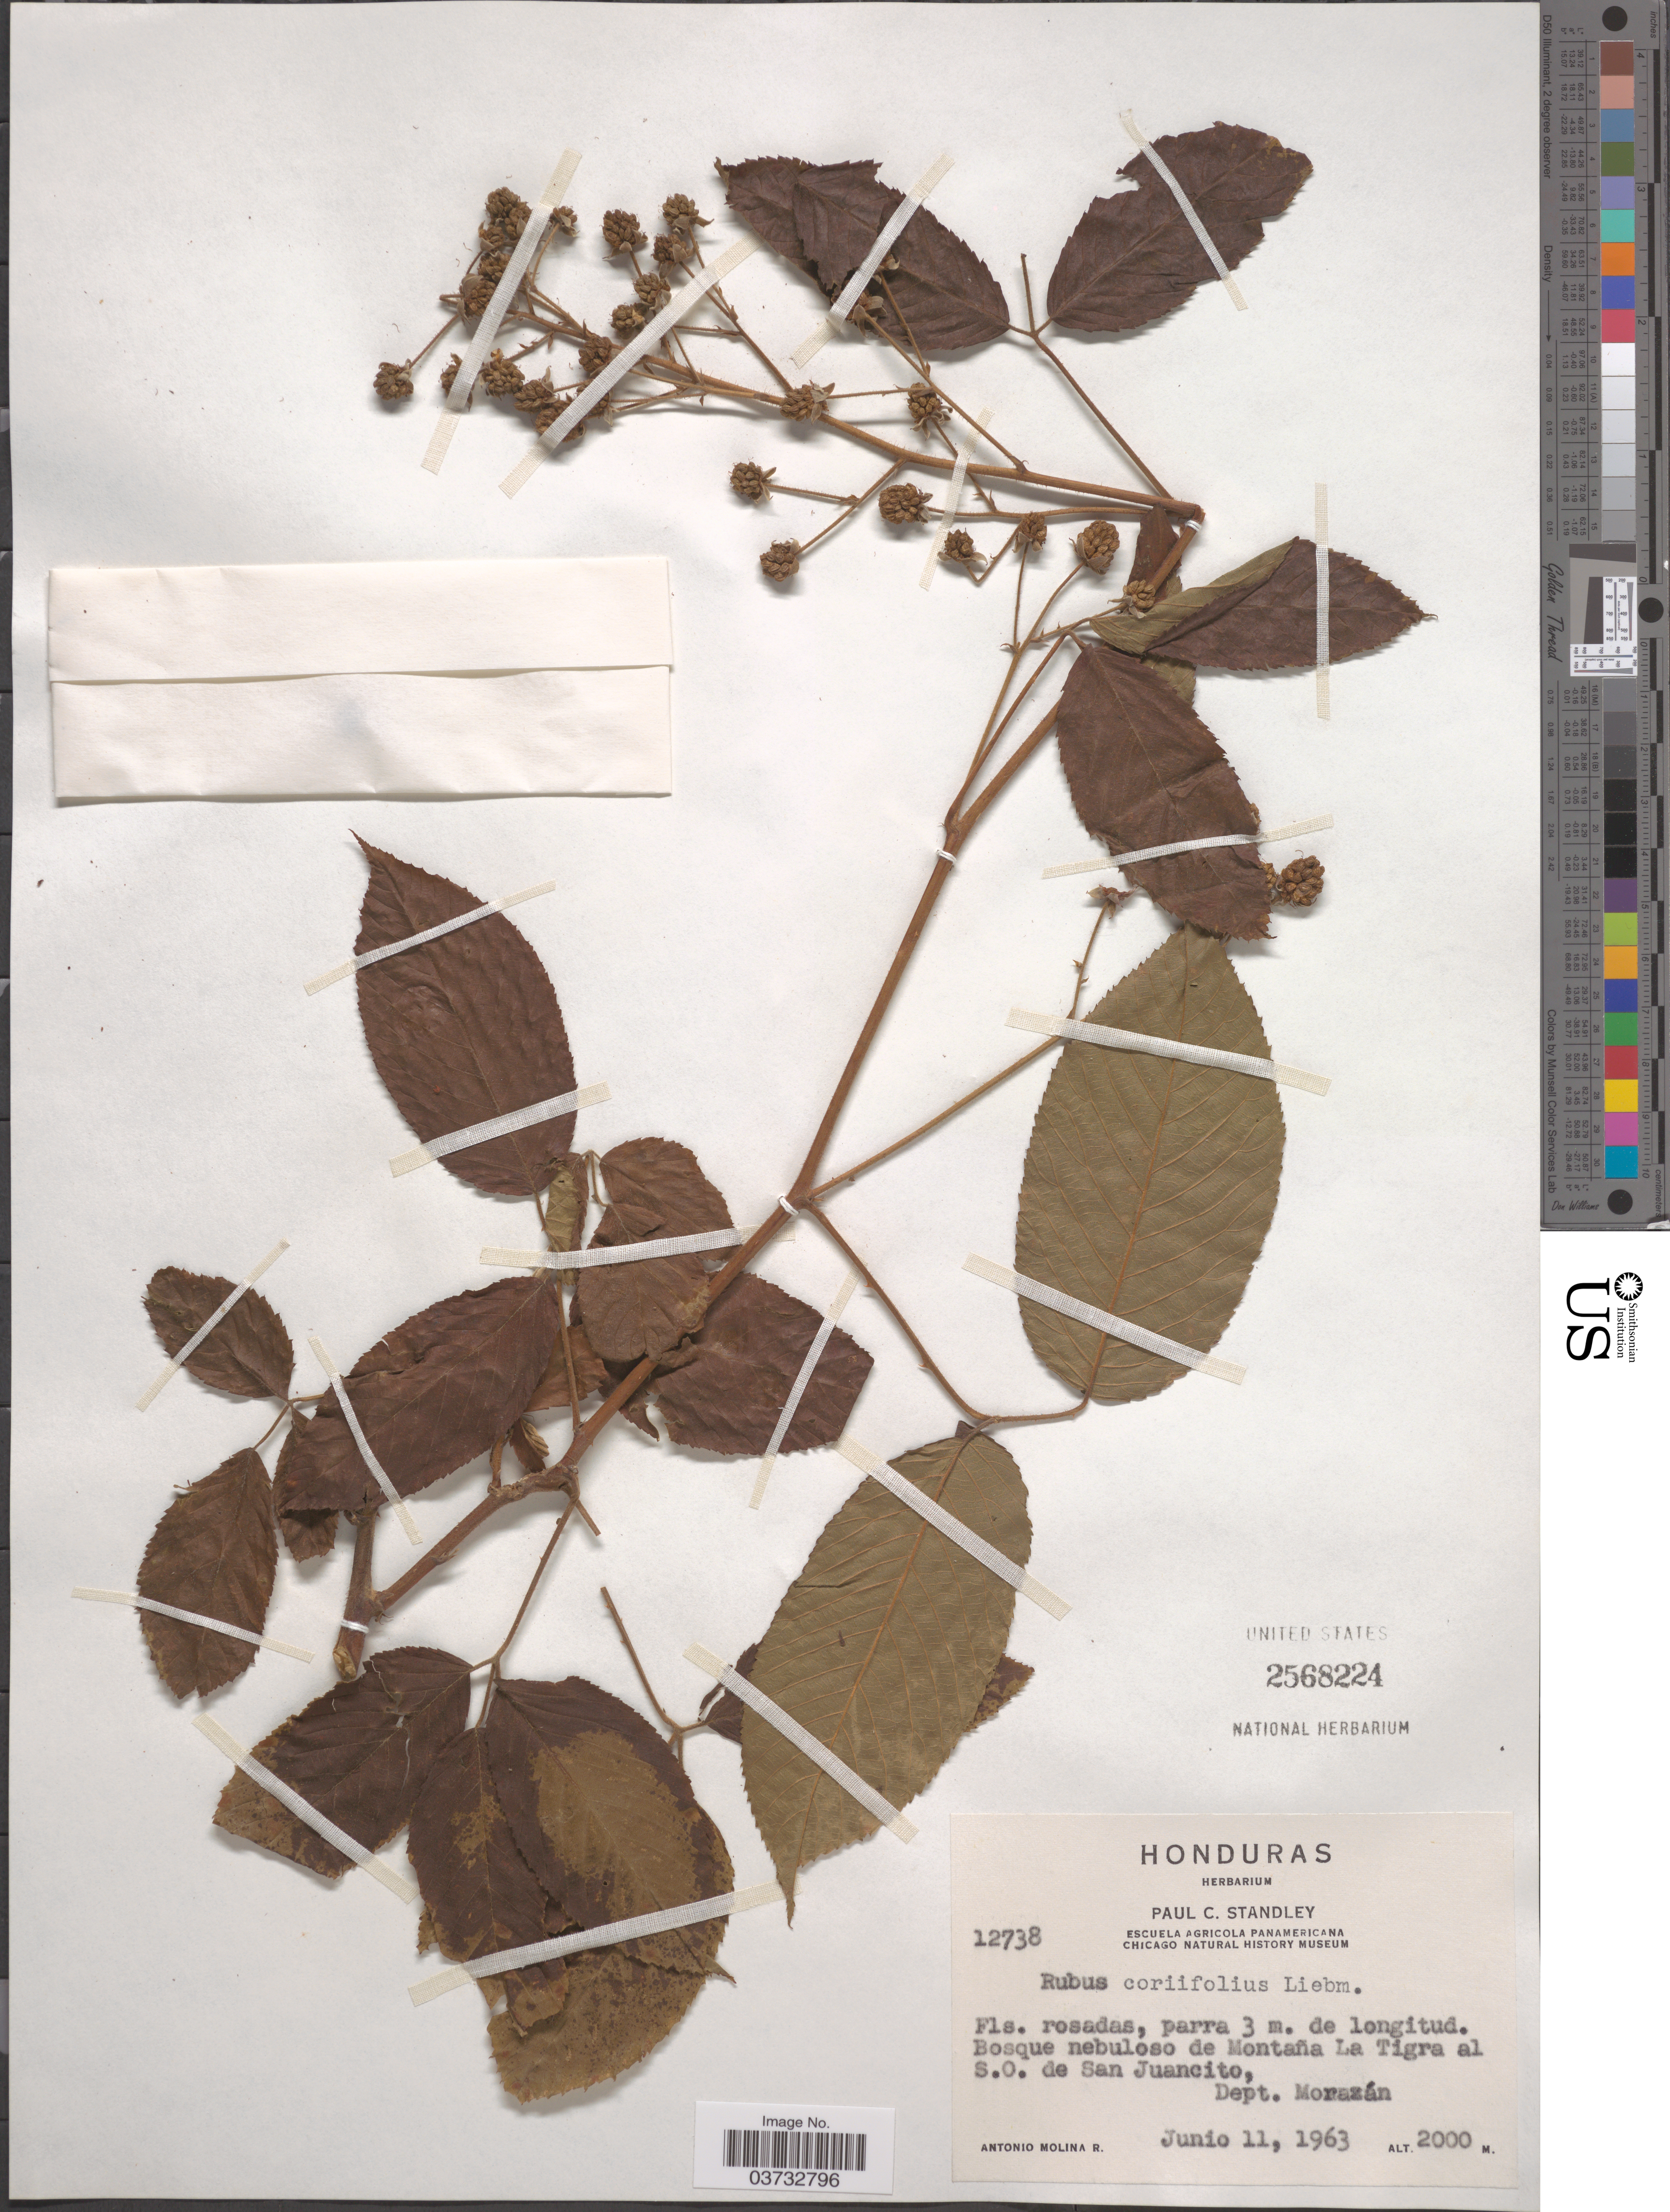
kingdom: Plantae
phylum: Tracheophyta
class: Magnoliopsida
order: Rosales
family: Rosaceae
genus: Rubus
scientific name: Rubus coriifolius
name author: Liebm.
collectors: A. Molina R.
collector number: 12738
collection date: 1963-06-11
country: Honduras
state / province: Fco. Morazán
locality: Bosque nebuloso de Montaña La Tigra al S.O. de San Juancito, Dept. Morazán.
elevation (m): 2000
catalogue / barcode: US 2568224